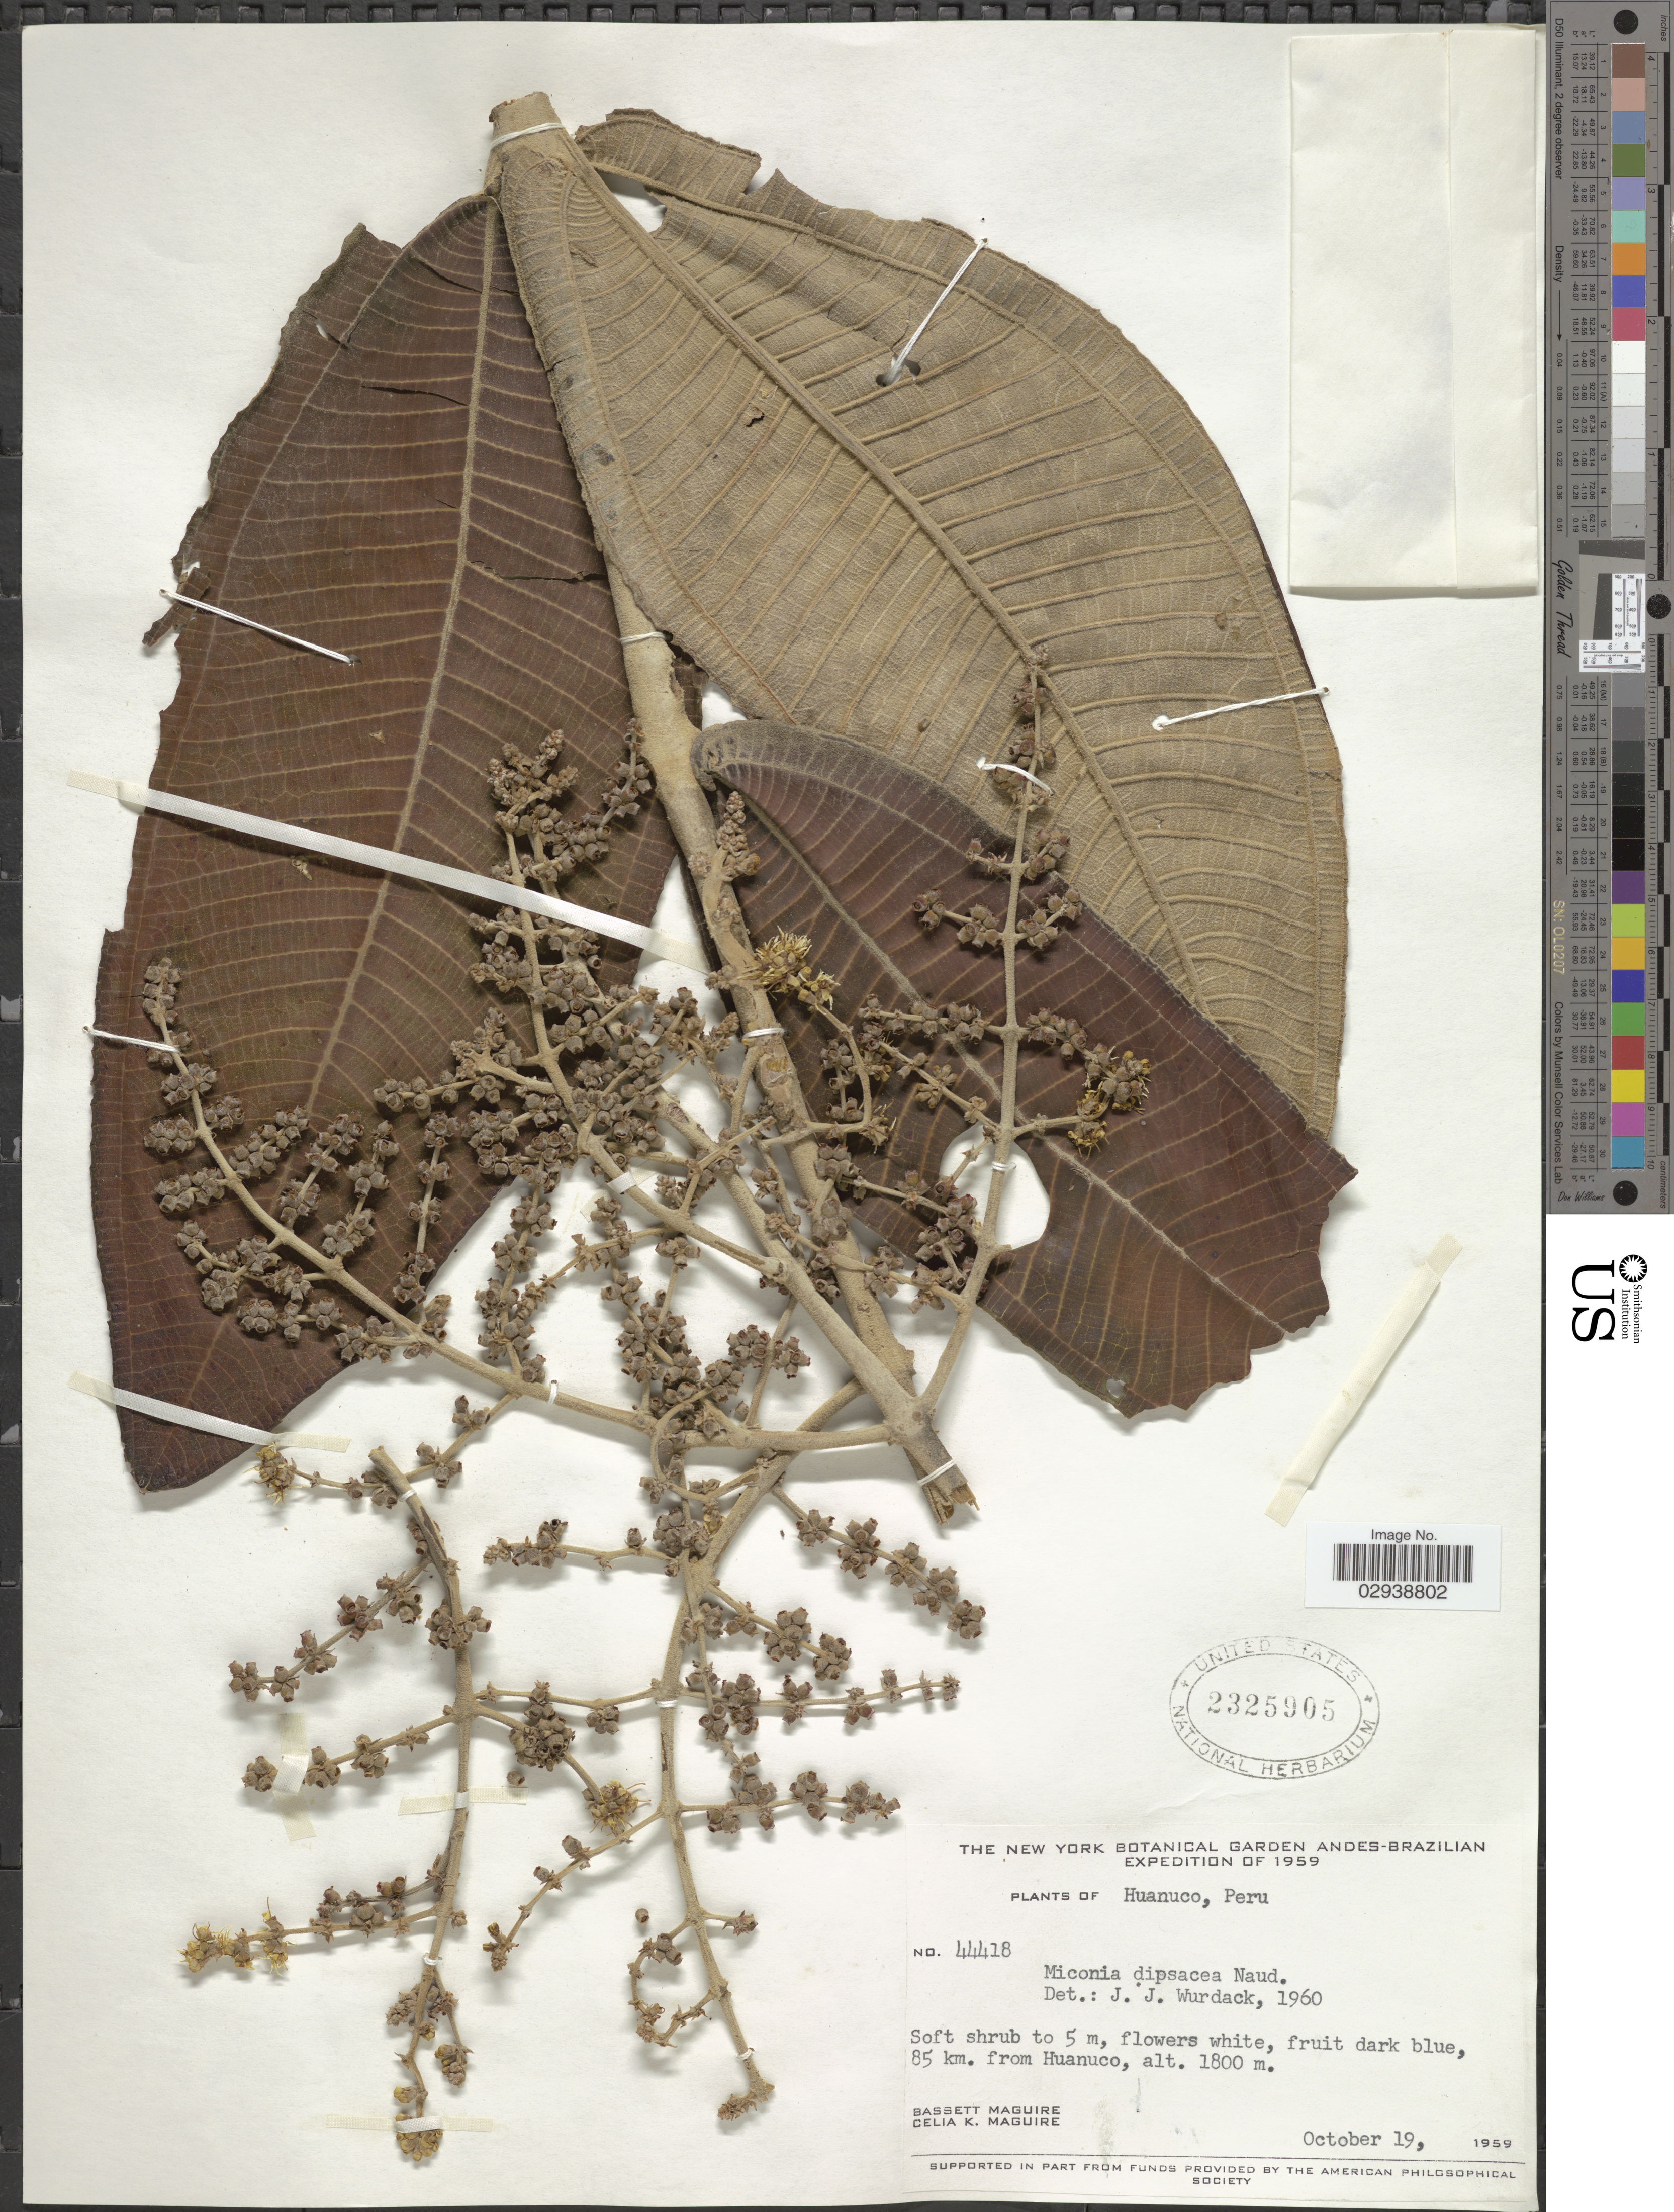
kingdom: Plantae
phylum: Tracheophyta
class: Magnoliopsida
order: Myrtales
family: Melastomataceae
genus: Miconia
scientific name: Miconia dipsacea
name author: Naudin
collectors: B. Maguire & C. K. Maguire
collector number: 44418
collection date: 1959-10-19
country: Peru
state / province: Huánuco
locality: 85 km. from Huanuco.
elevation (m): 1800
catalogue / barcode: US 2325905